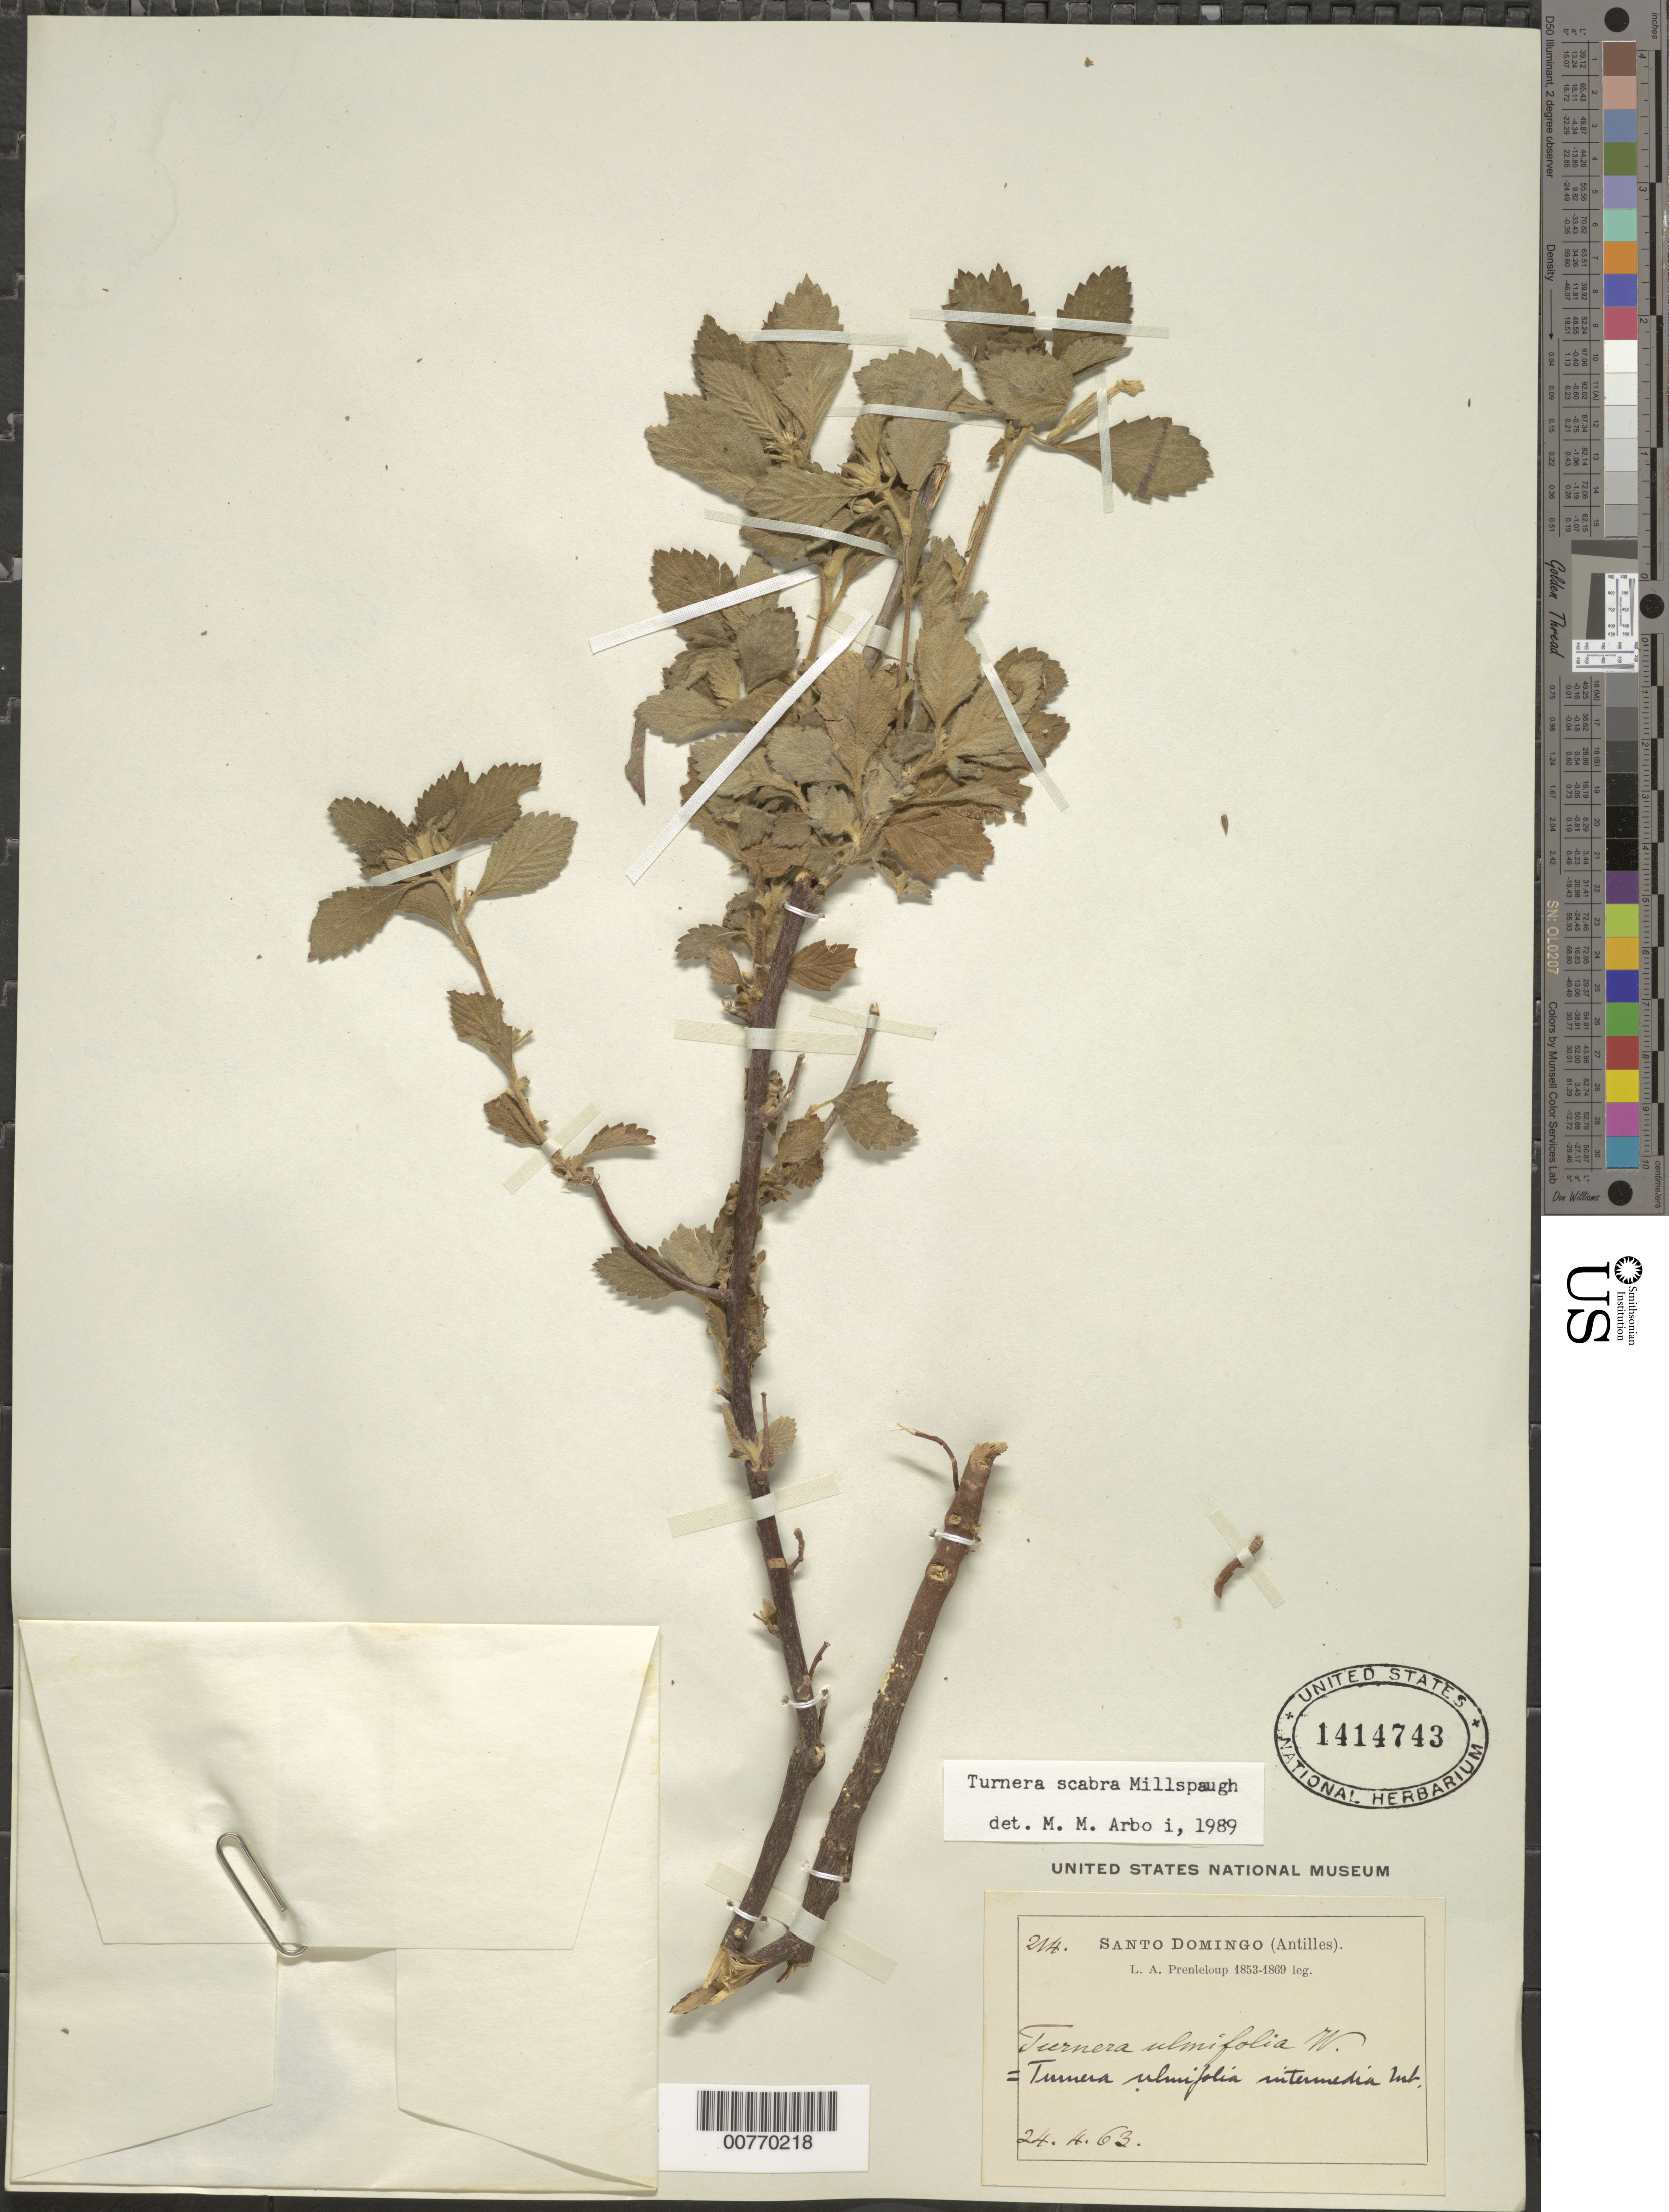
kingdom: Plantae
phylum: Tracheophyta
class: Magnoliopsida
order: Malpighiales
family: Turneraceae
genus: Turnera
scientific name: Turnera ulmifolia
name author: L.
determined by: Arbo, M. M.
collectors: L. Prenleloup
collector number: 214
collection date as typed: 24 Apr 1863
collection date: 1863-04-24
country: Dominican Republic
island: Hispaniola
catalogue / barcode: US 1414743